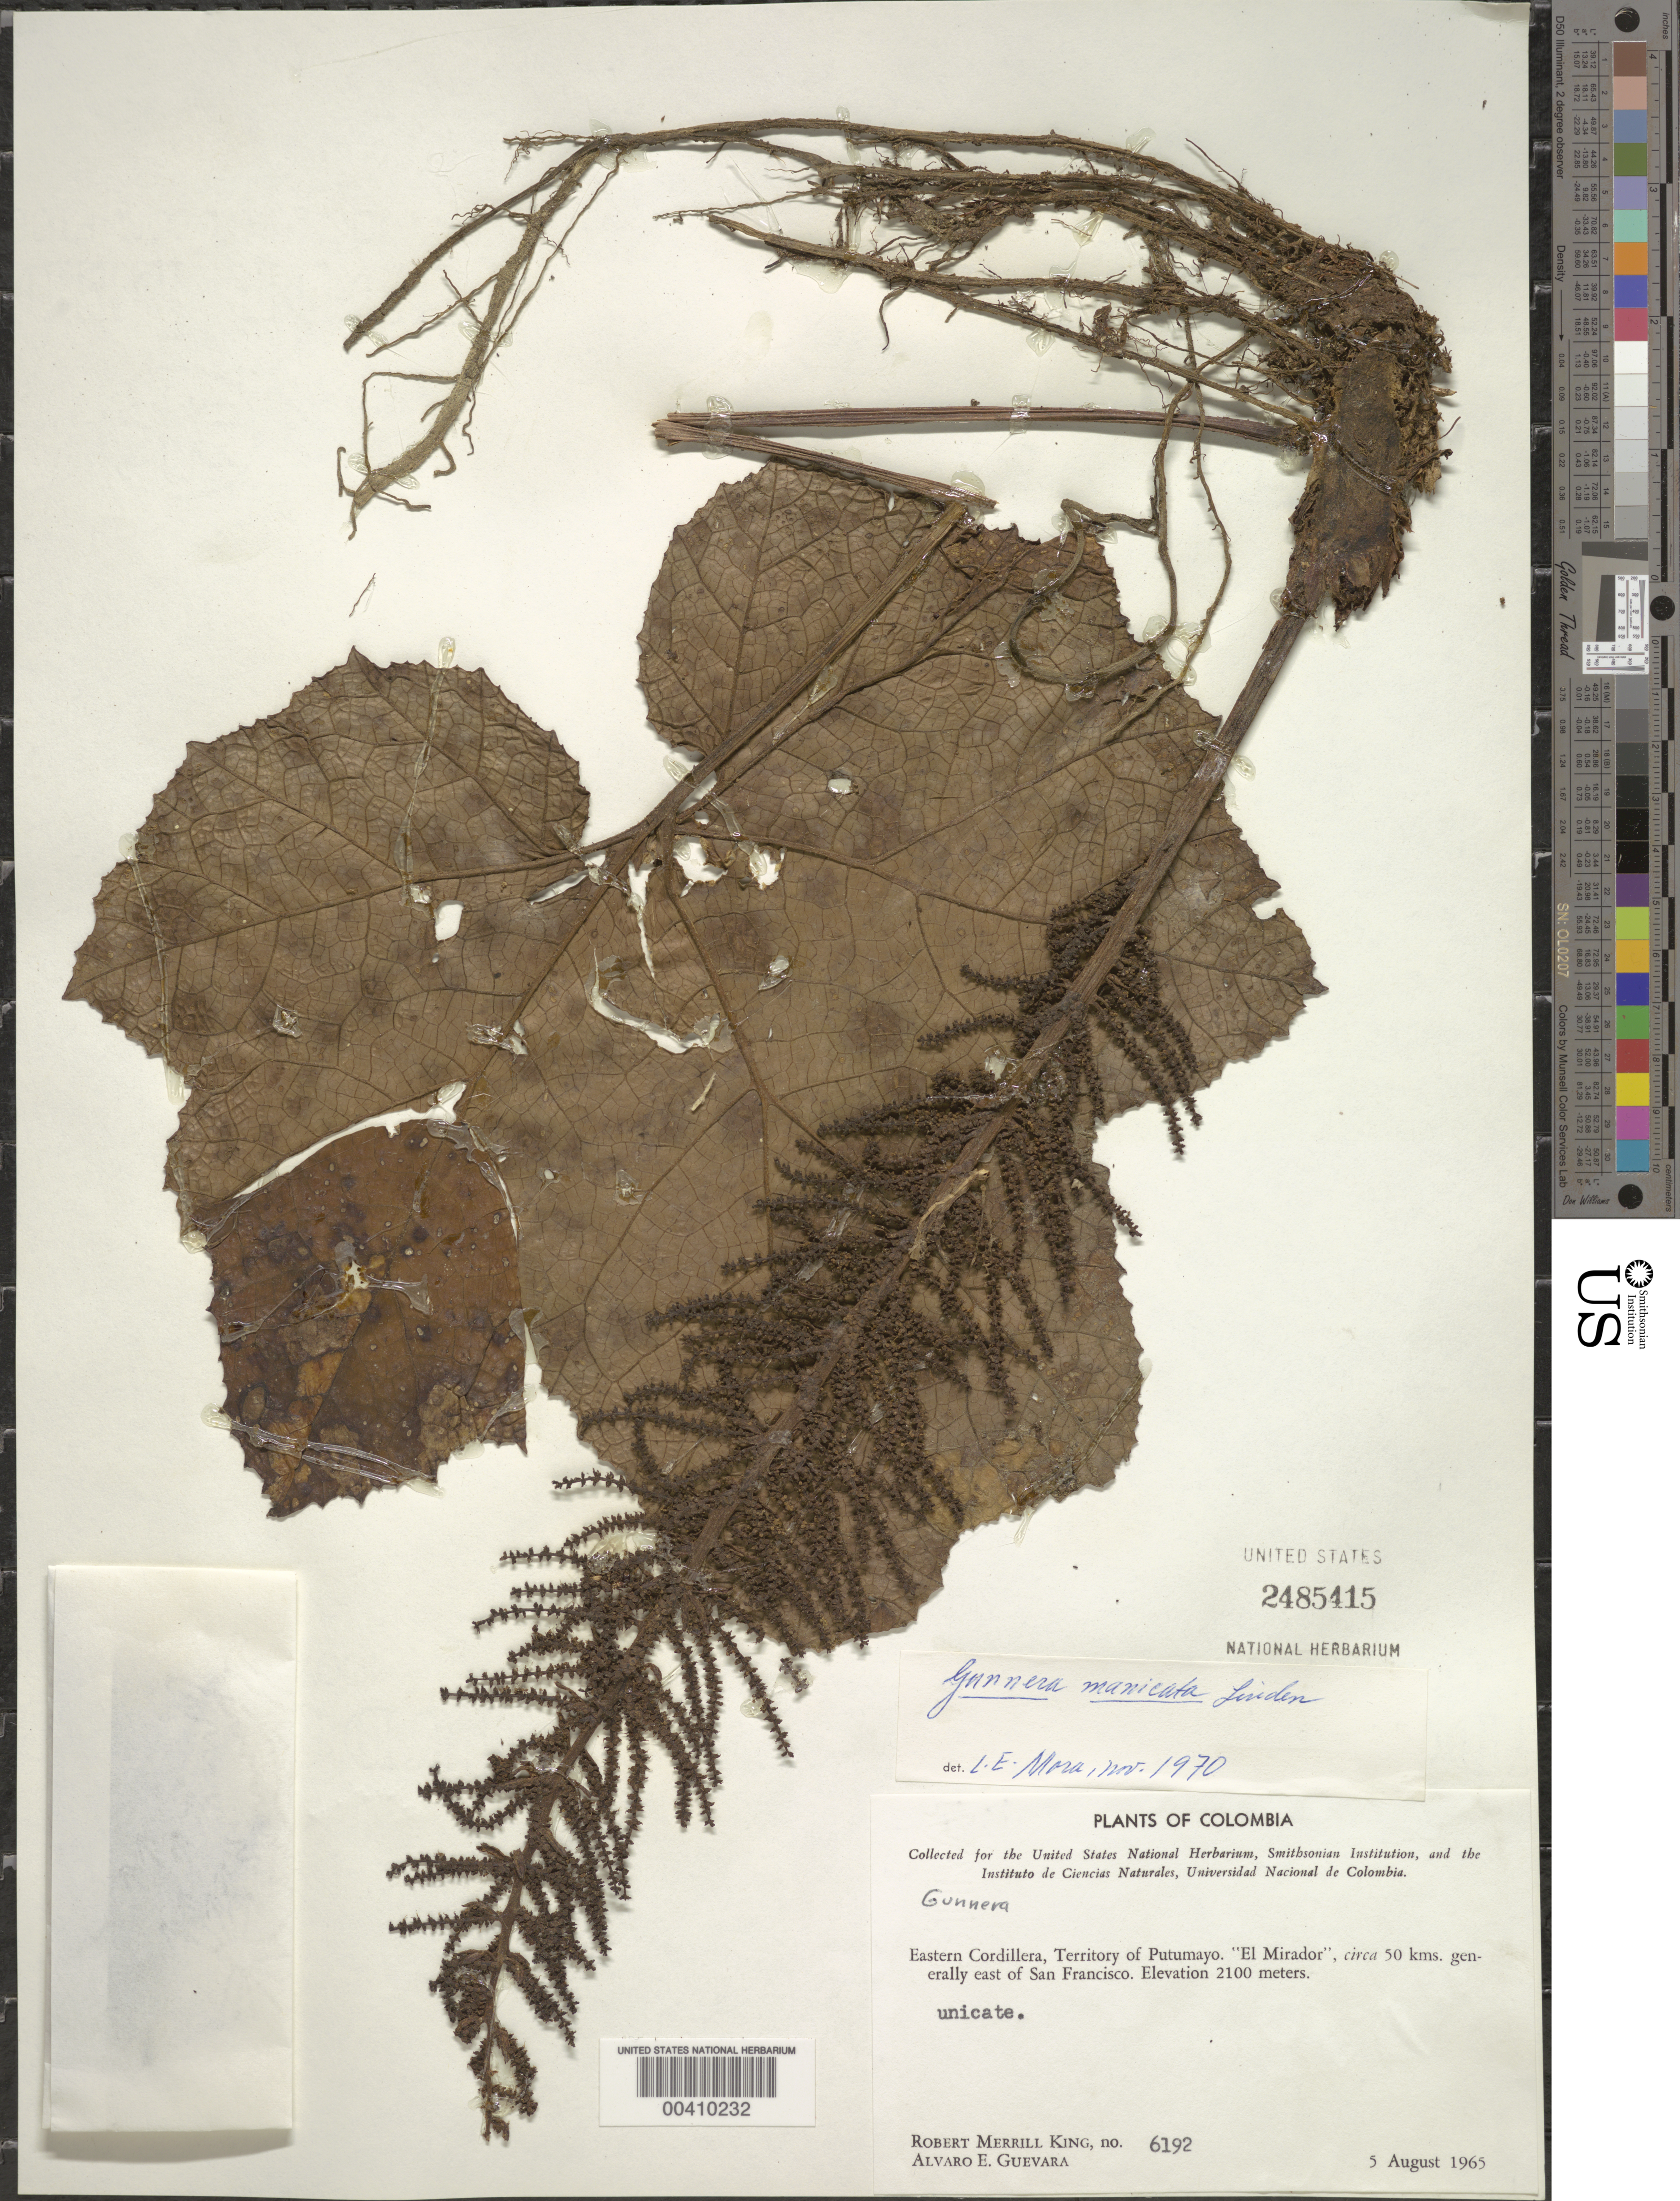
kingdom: Plantae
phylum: Tracheophyta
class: Magnoliopsida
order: Gunnerales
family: Gunneraceae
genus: Gunnera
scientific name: Gunnera manicata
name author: B.L. Linden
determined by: Mora-Osejo, L. E.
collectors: R. M. King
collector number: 6192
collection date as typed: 05 Aug 1965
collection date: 1965-08-05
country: Colombia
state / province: Putumayo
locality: Eastern Cordillera, Territory of Putumayo. "El Mirador ', circa 50 km generally E of San Francisco.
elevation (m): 2100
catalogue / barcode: US 2485415